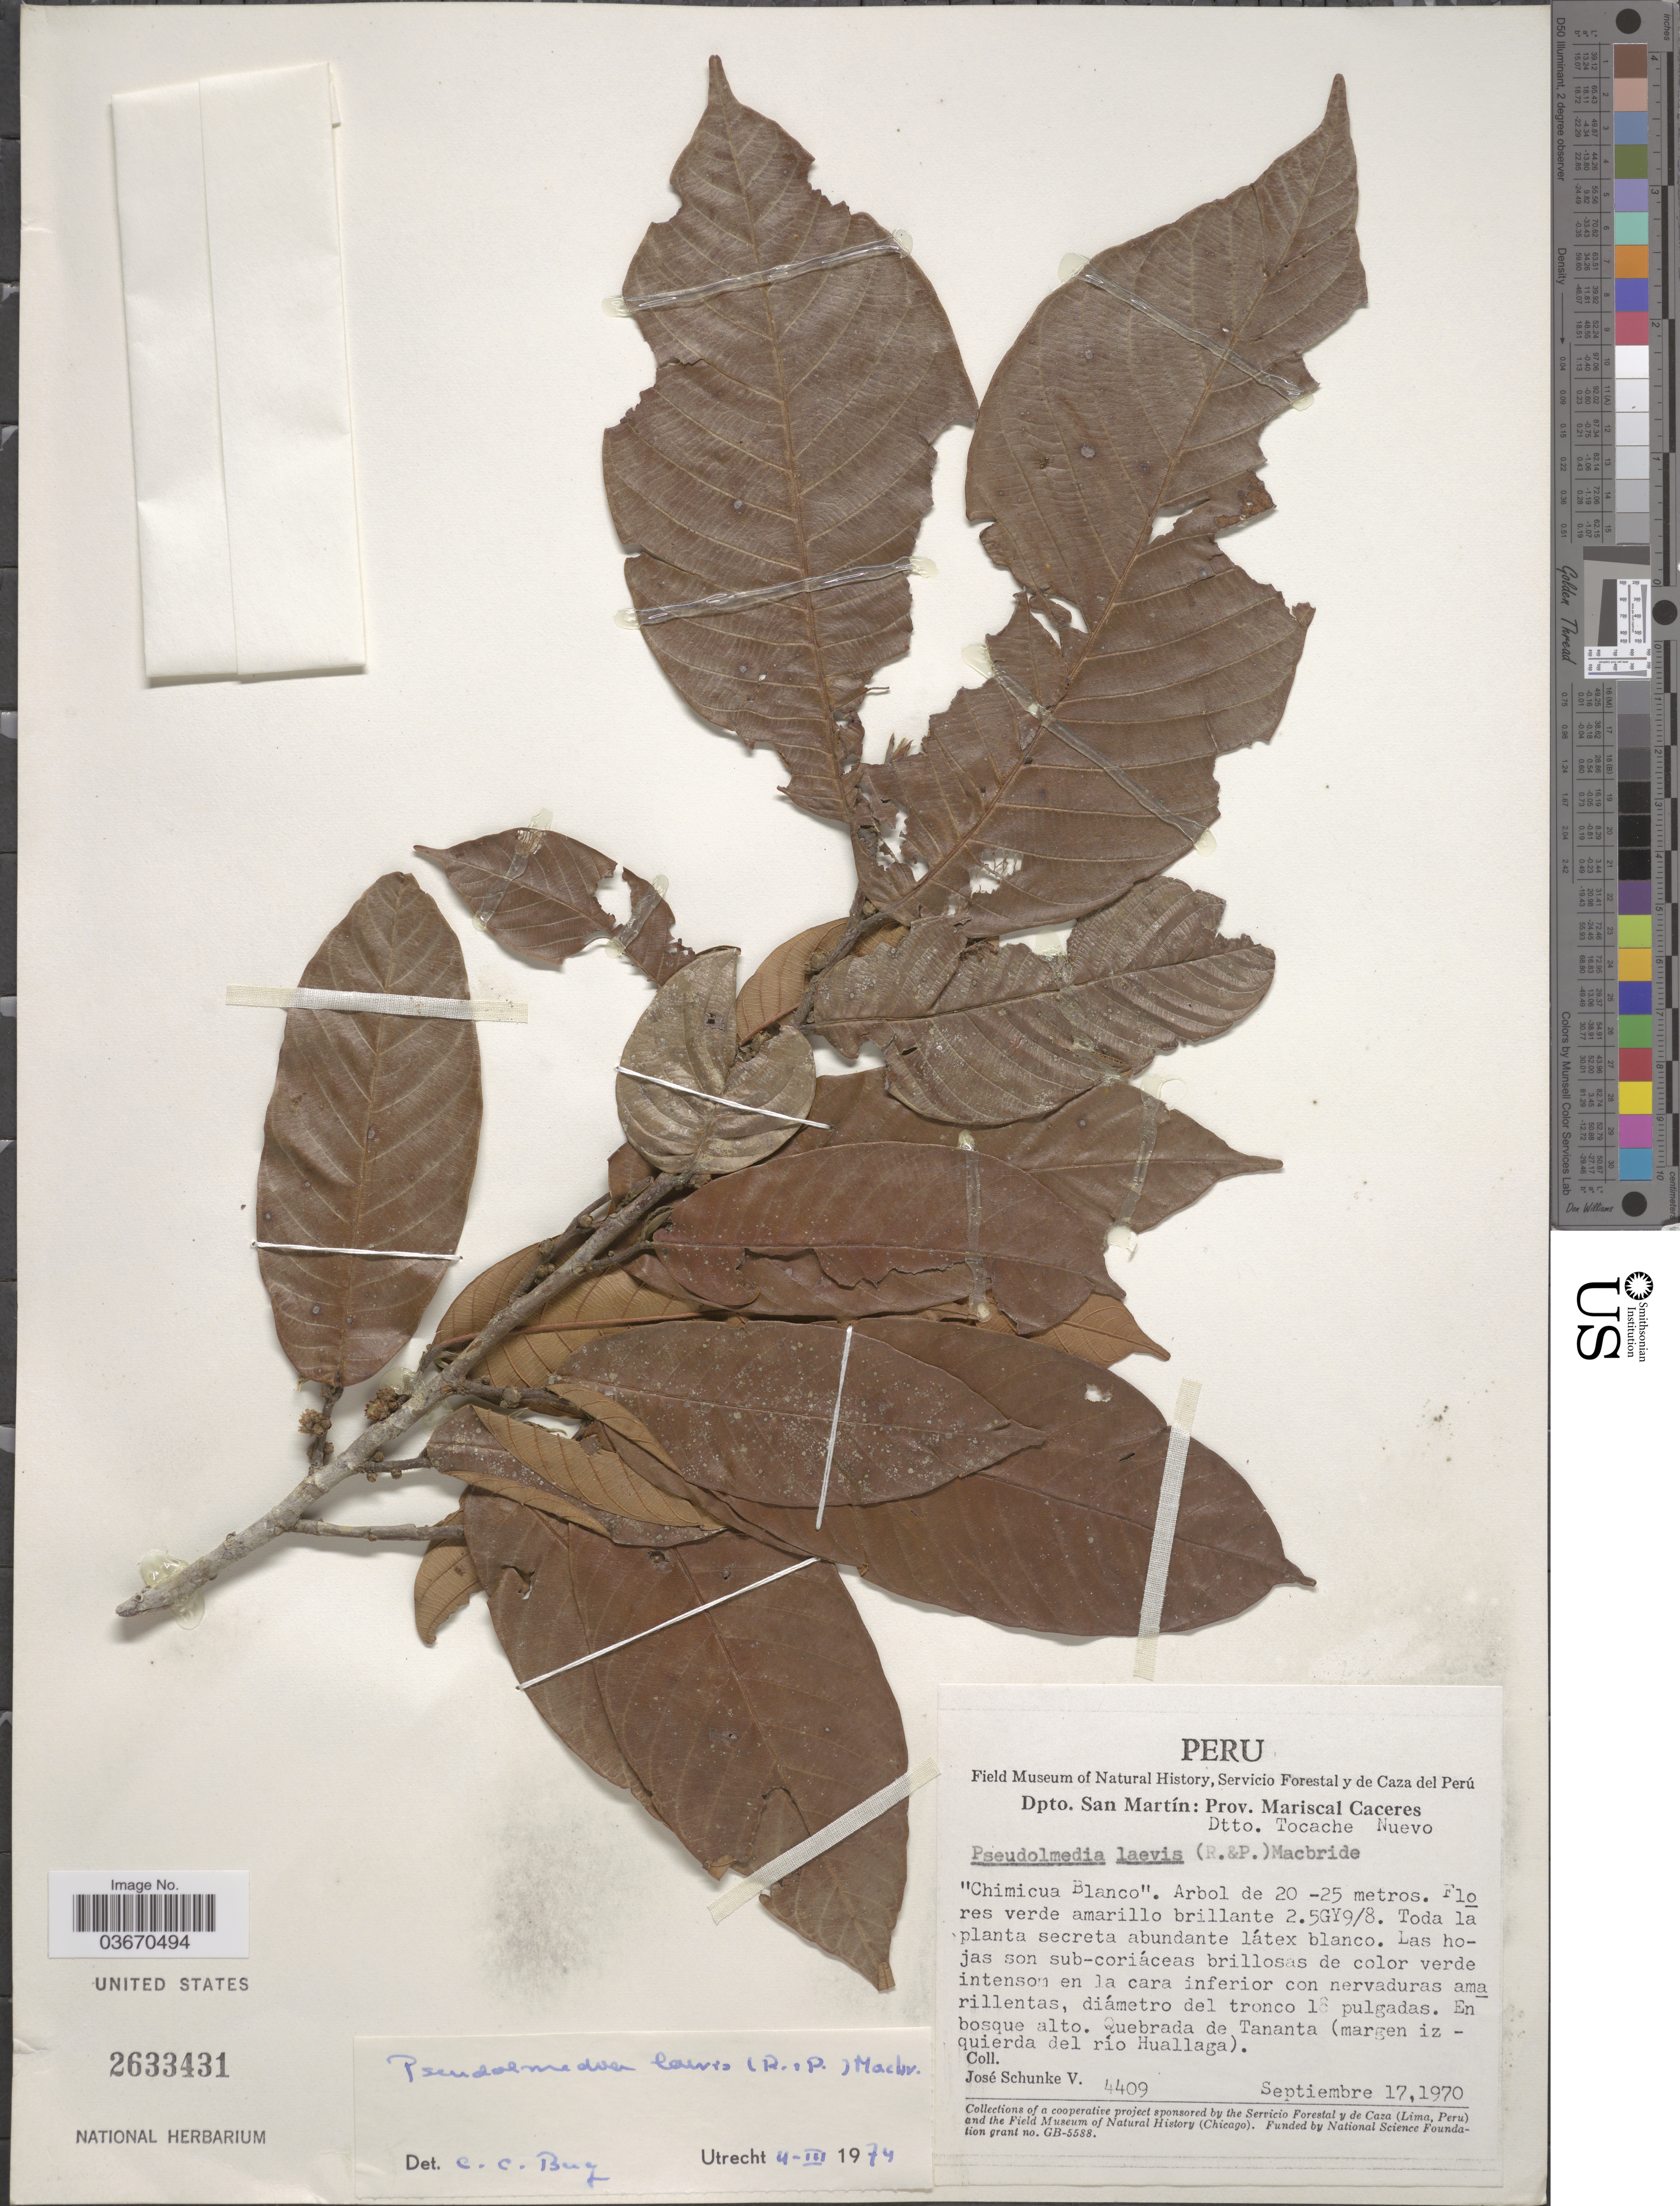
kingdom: Plantae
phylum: Tracheophyta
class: Magnoliopsida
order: Rosales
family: Moraceae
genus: Pseudolmedia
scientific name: Pseudolmedia laevis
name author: (Ruiz & Pav.) J.F. Macbr.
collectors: J. Schunke Vigo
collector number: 4409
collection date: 1970-09-17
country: Peru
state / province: San Martín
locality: Dpto. San Martín: Prov. Mariscal Caceres. Dtto. Tocache Nuevo. Quebrada de Tananta (margen izquierda del río Huallaga).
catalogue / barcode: US 2633431